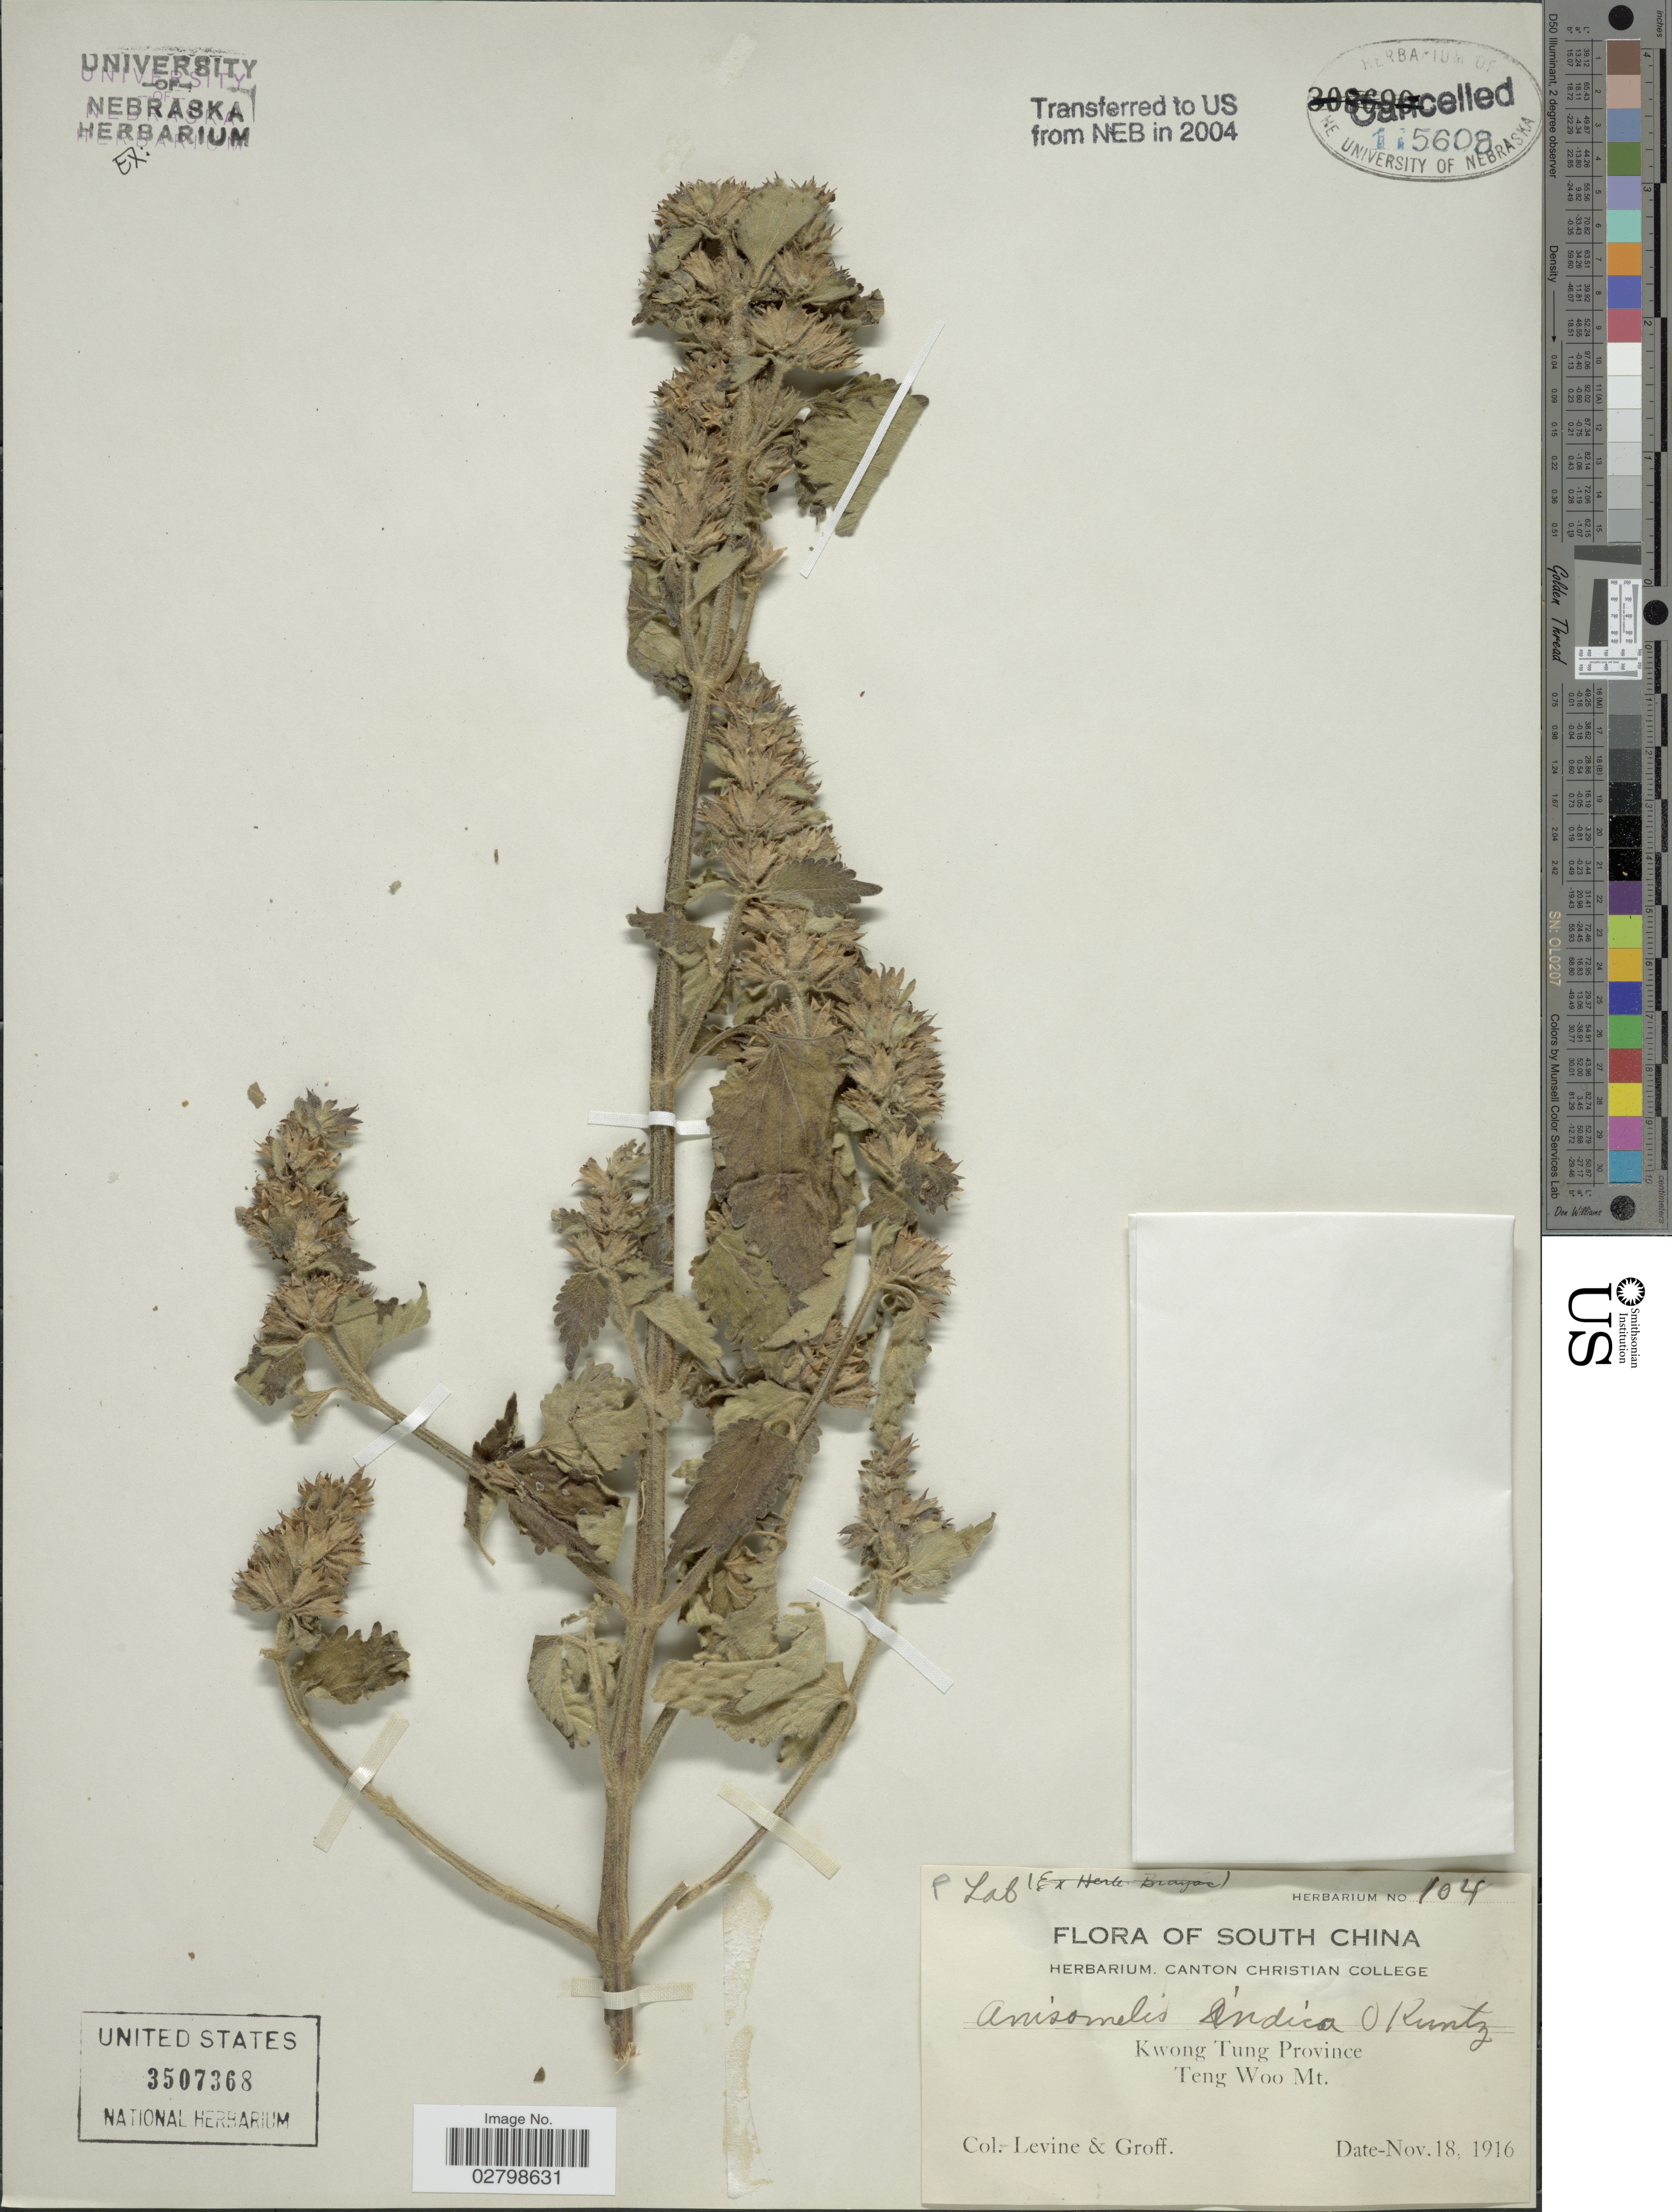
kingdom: Plantae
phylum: Tracheophyta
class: Magnoliopsida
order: Lamiales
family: Lamiaceae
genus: Anisomeles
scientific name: Anisomeles indica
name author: (L.) Kuntze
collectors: -. Levine & Groff.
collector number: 104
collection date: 1916-11-18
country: China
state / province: Guangdong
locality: South China. Kwong Tung Province. Teng Woo Mt.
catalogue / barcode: US 3507368